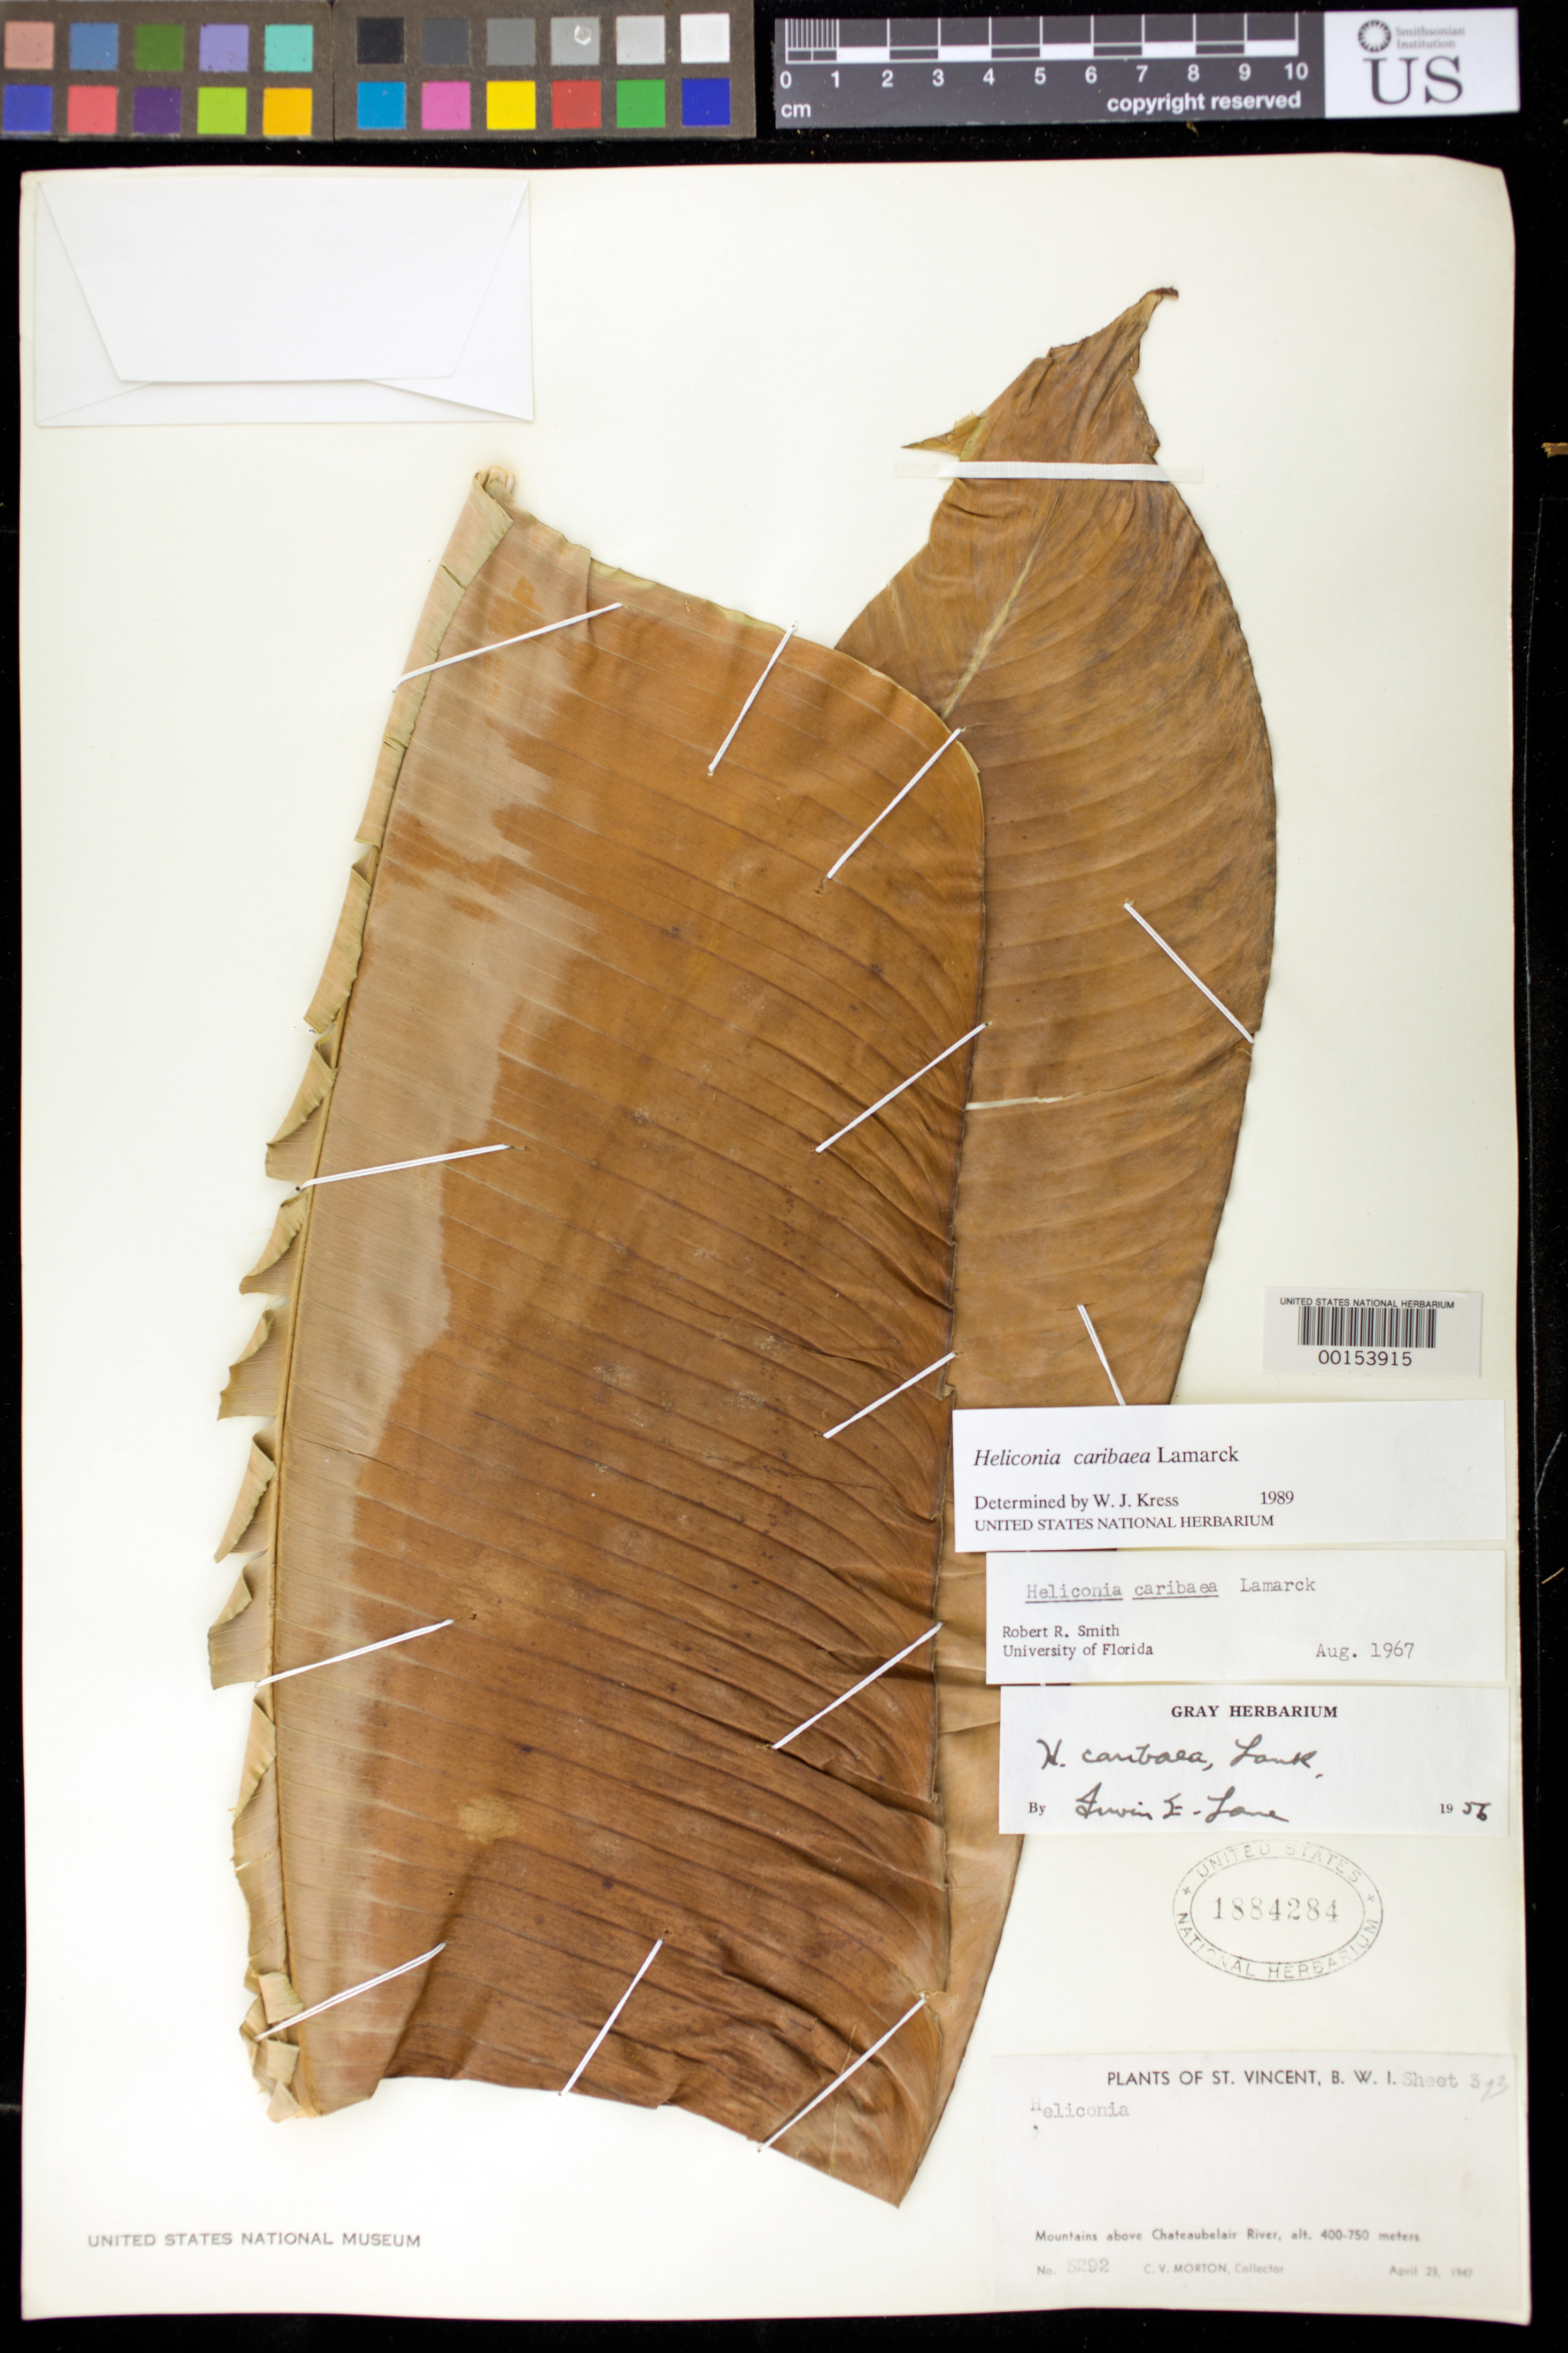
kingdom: Plantae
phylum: Tracheophyta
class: Liliopsida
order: Zingiberales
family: Heliconiaceae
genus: Heliconia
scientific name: Heliconia caribaea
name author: Lam.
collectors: C. V. Morton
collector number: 5292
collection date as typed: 23 Apr 1947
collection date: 1947-04-23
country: St. Vincent - Grenadines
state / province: Saint Patrick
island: St. Vincent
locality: Mountains above chateaubelair river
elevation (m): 400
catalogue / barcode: US 1884284